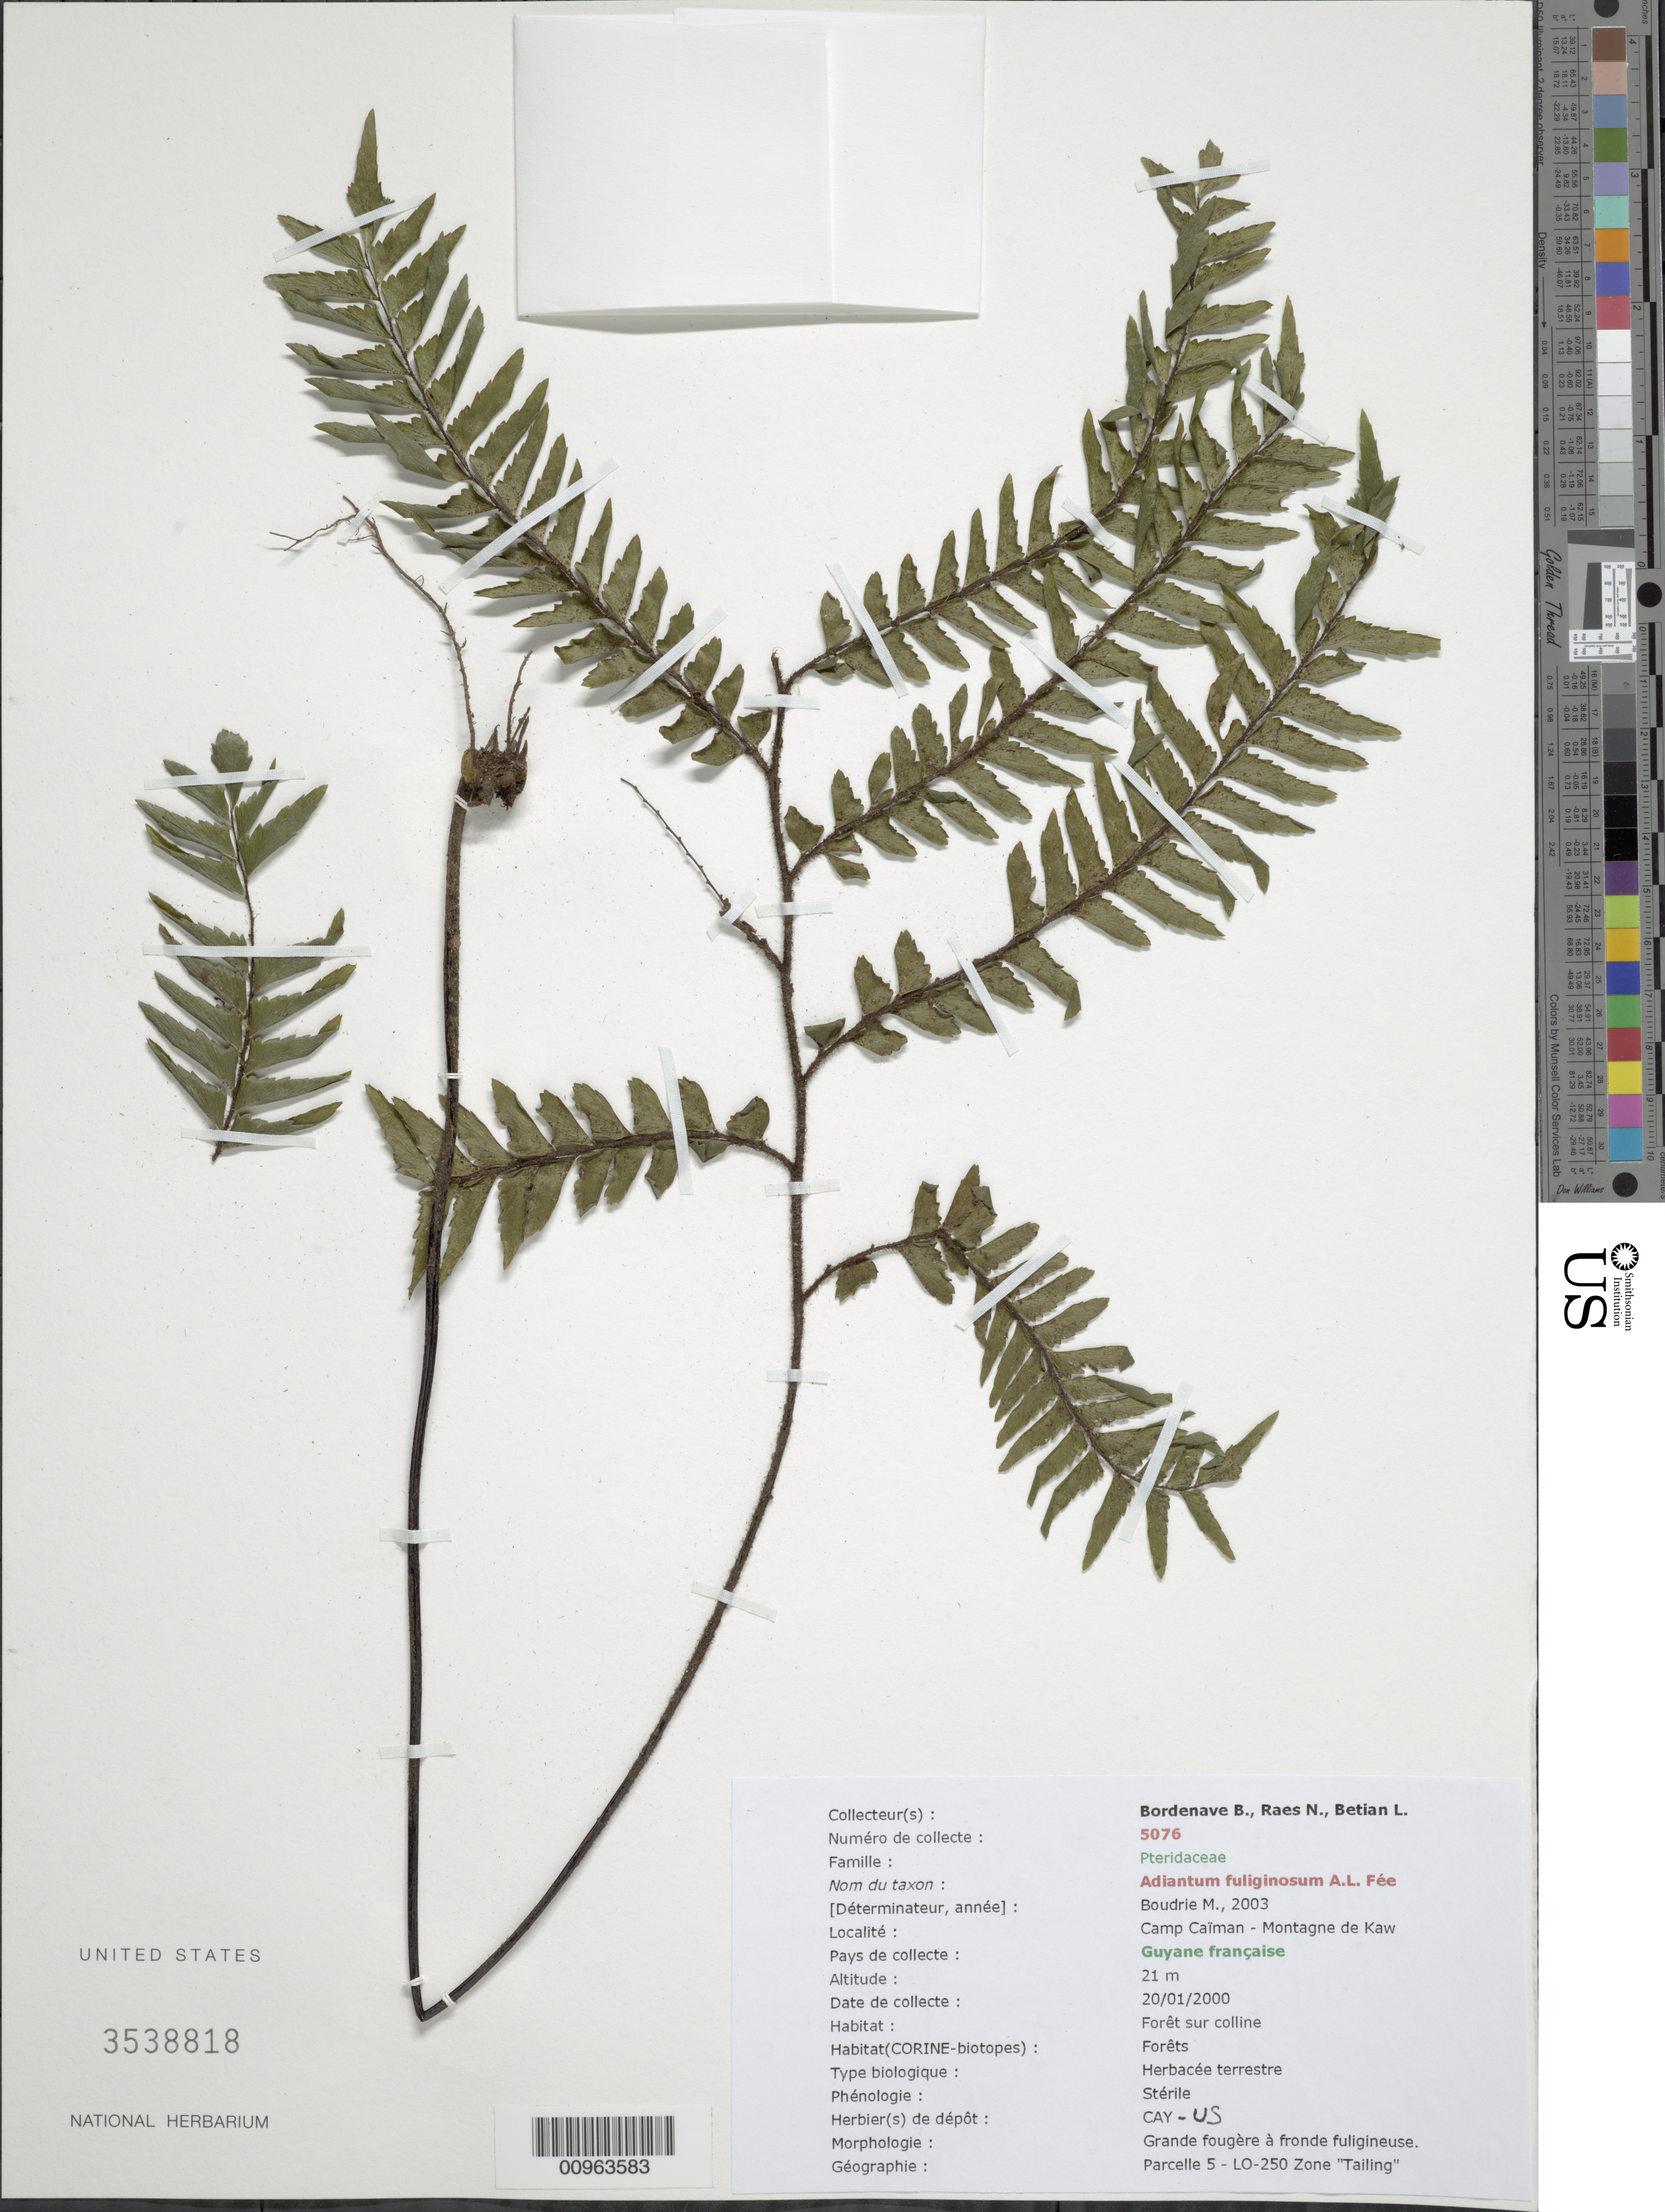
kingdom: Plantae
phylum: Tracheophyta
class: Polypodiopsida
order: Polypodiales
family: Pteridaceae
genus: Adiantum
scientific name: Adiantum fuliginosum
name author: Fée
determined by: Boudrie, M.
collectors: B. Bordenave, N. Raes & L. Betian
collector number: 5076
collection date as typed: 20-Jan-00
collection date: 2000-01-20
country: French Guiana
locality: Camp Caïman - Montagne de Kaw. Parcelle 5 - LO-250 Zone "Tailing"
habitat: Foret sur colline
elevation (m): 21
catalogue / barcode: US 3538818